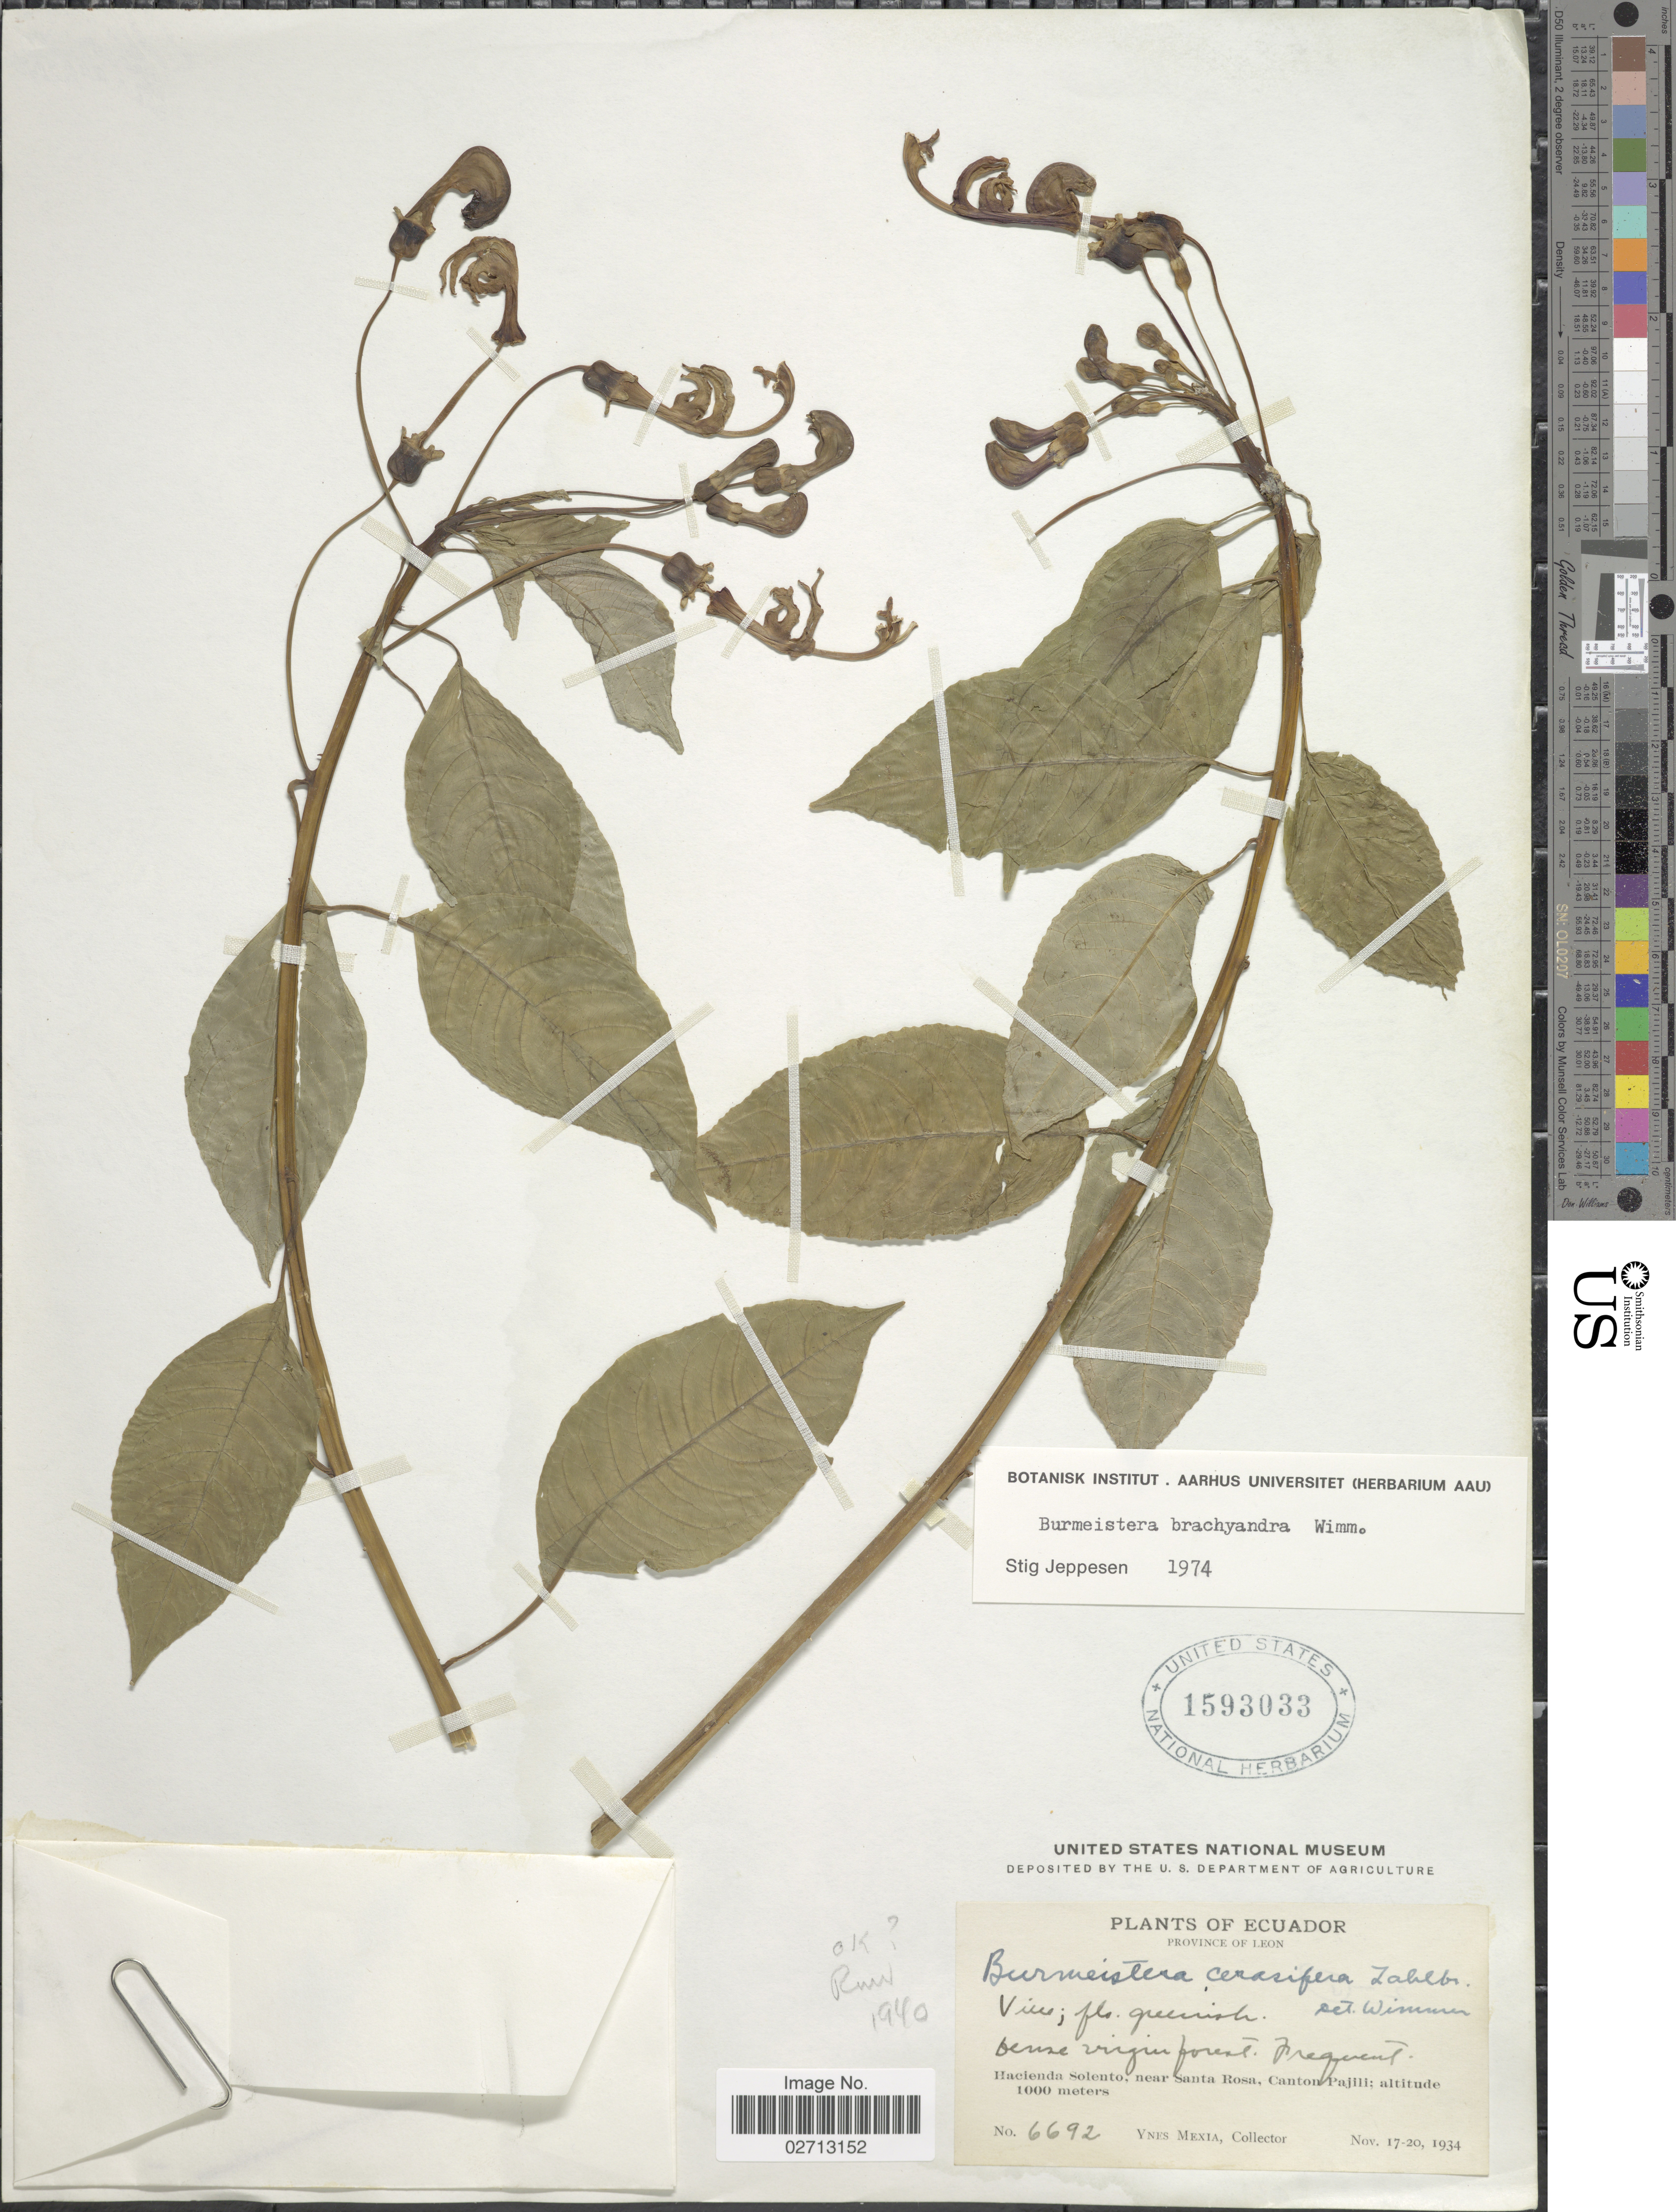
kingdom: Plantae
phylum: Tracheophyta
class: Magnoliopsida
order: Asterales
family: Campanulaceae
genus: Burmeistera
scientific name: Burmeistera brachyandra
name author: E. Wimm. in Engl.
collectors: Y. Mexia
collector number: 6692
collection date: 1934-11-17/1934-11-20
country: Ecuador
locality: Province of Leon. Hacienda Solento, near Santa Rosa, Canton Pajili.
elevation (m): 1000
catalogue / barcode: US 1593033